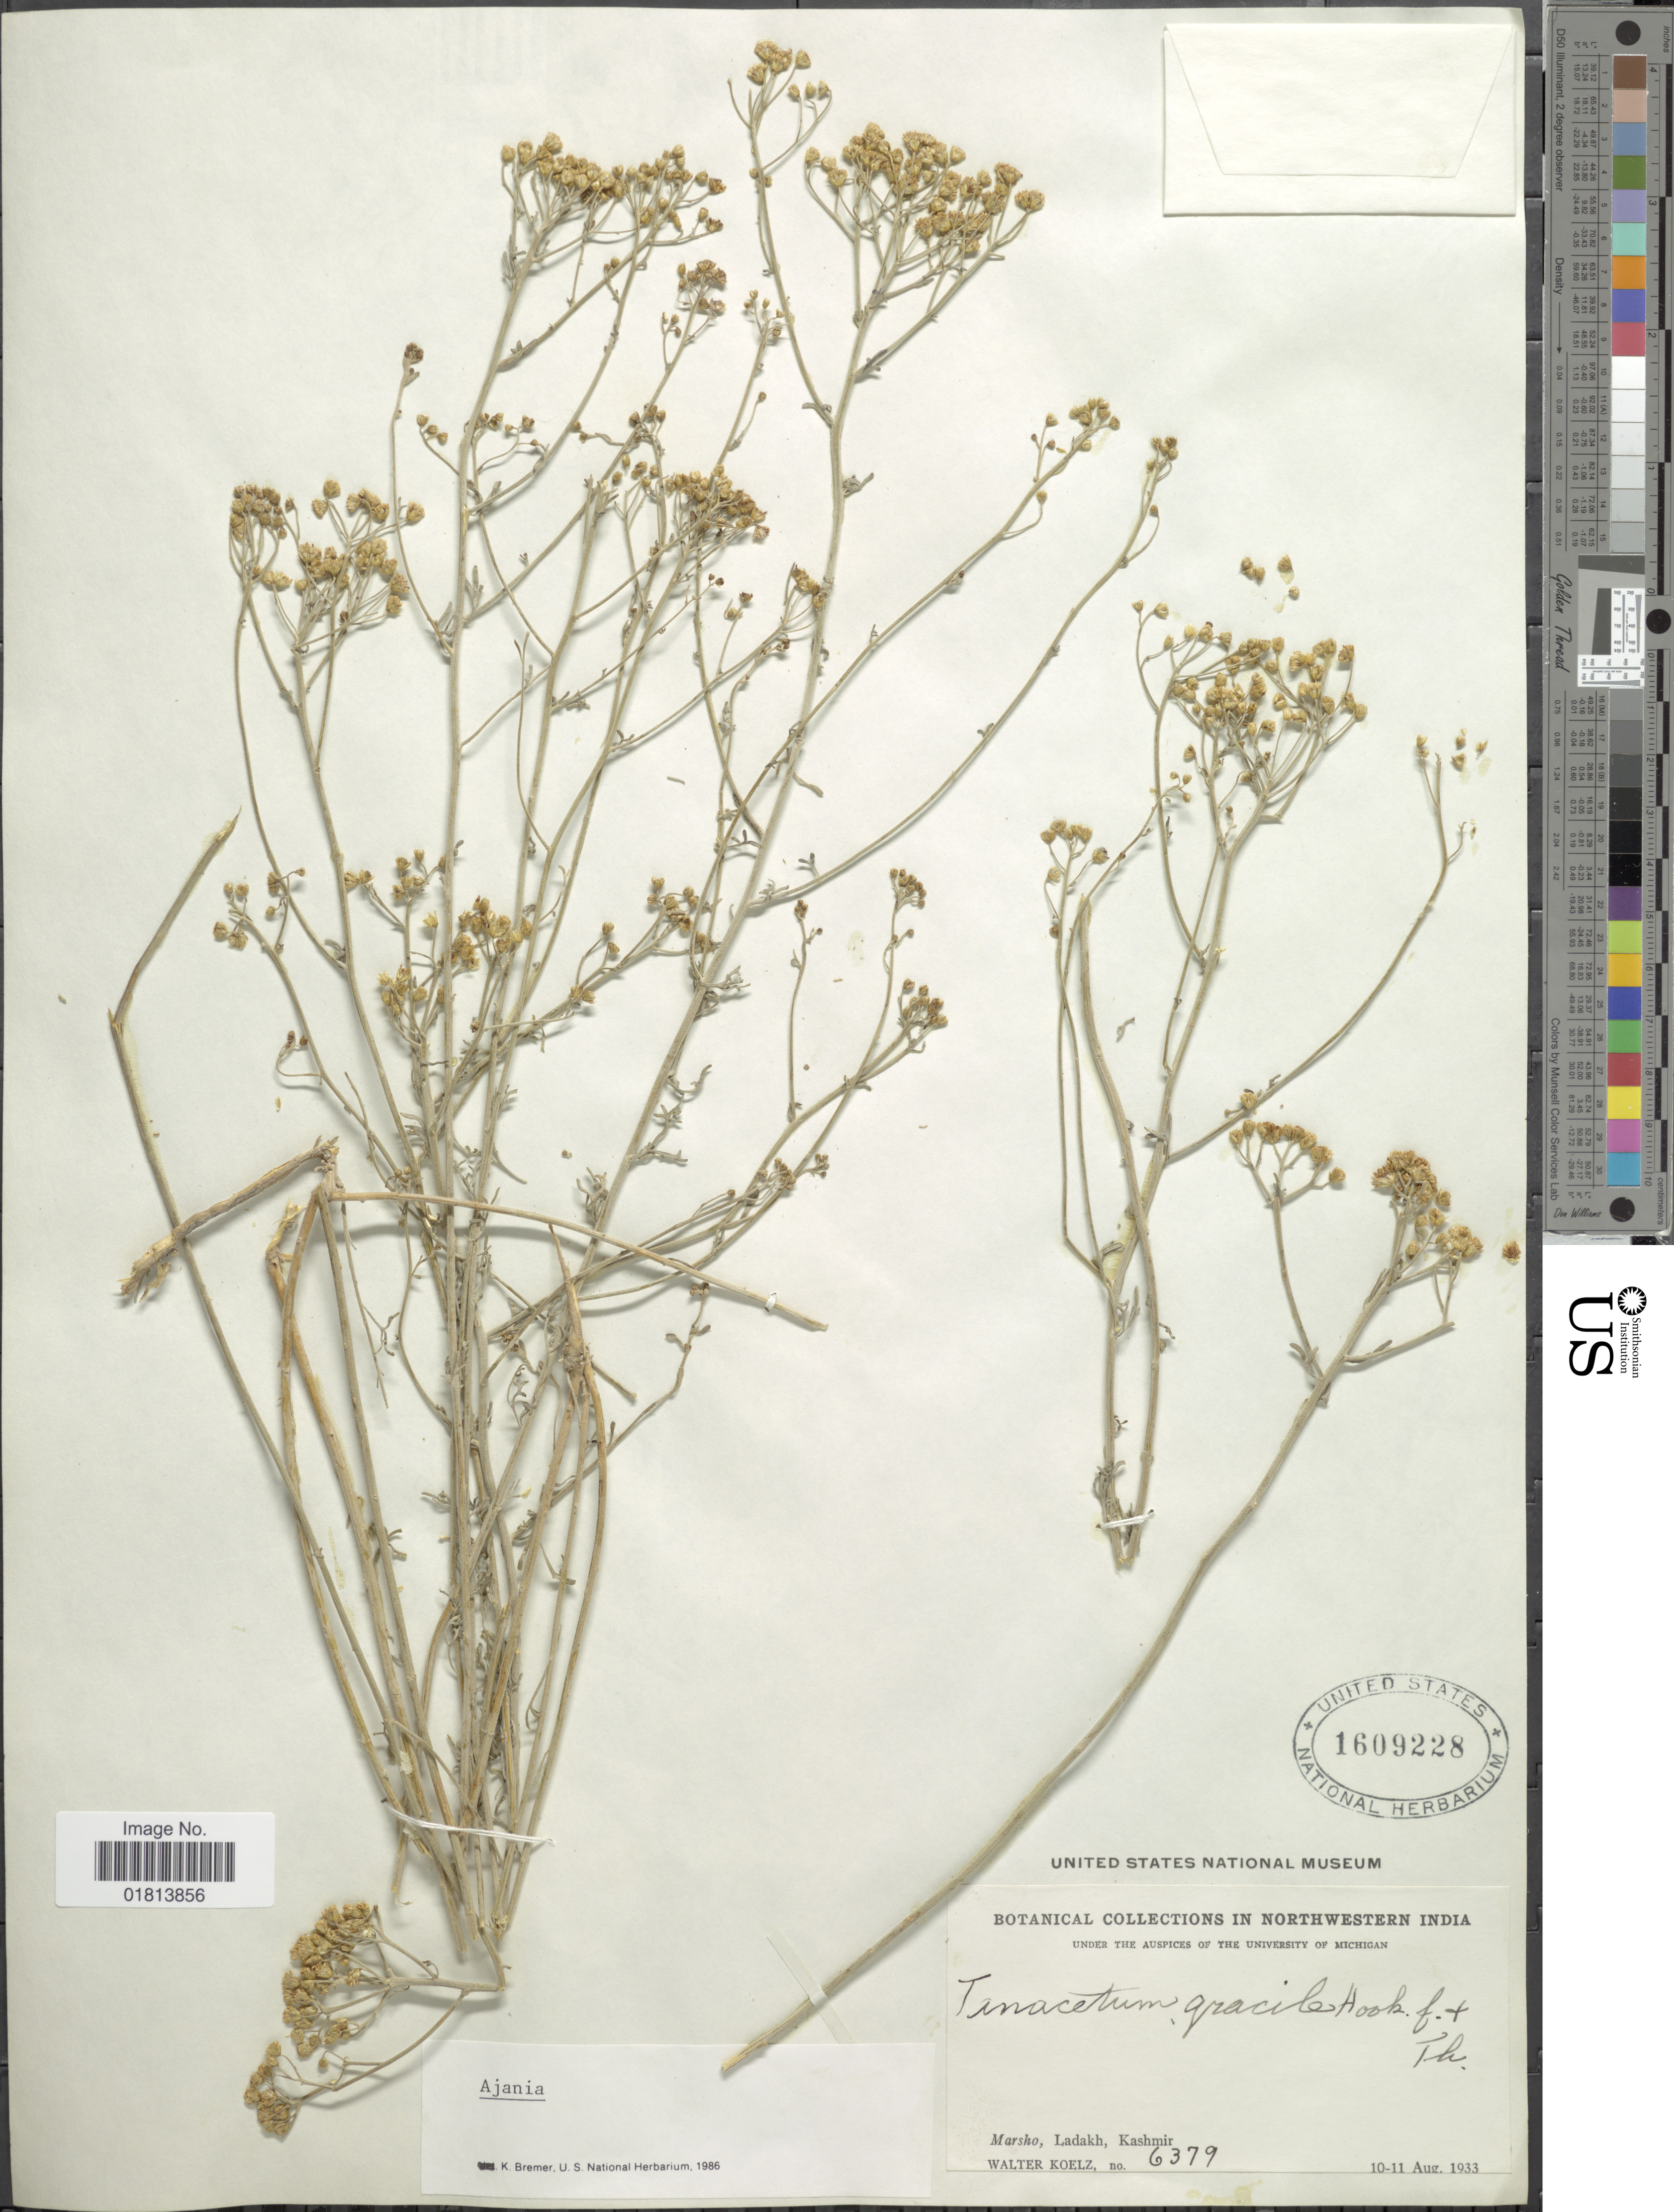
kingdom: Plantae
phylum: Tracheophyta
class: Magnoliopsida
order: Asterales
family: Asteraceae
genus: Ajania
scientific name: Ajania gracilis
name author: Hook. f. & Thomson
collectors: W. N. Koelz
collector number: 6379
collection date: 1933-08-10/1933-08-11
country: India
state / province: Jammu and Kashmir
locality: Northwestern India, Marsho, Ladakhm Kashmir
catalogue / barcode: US 1609228